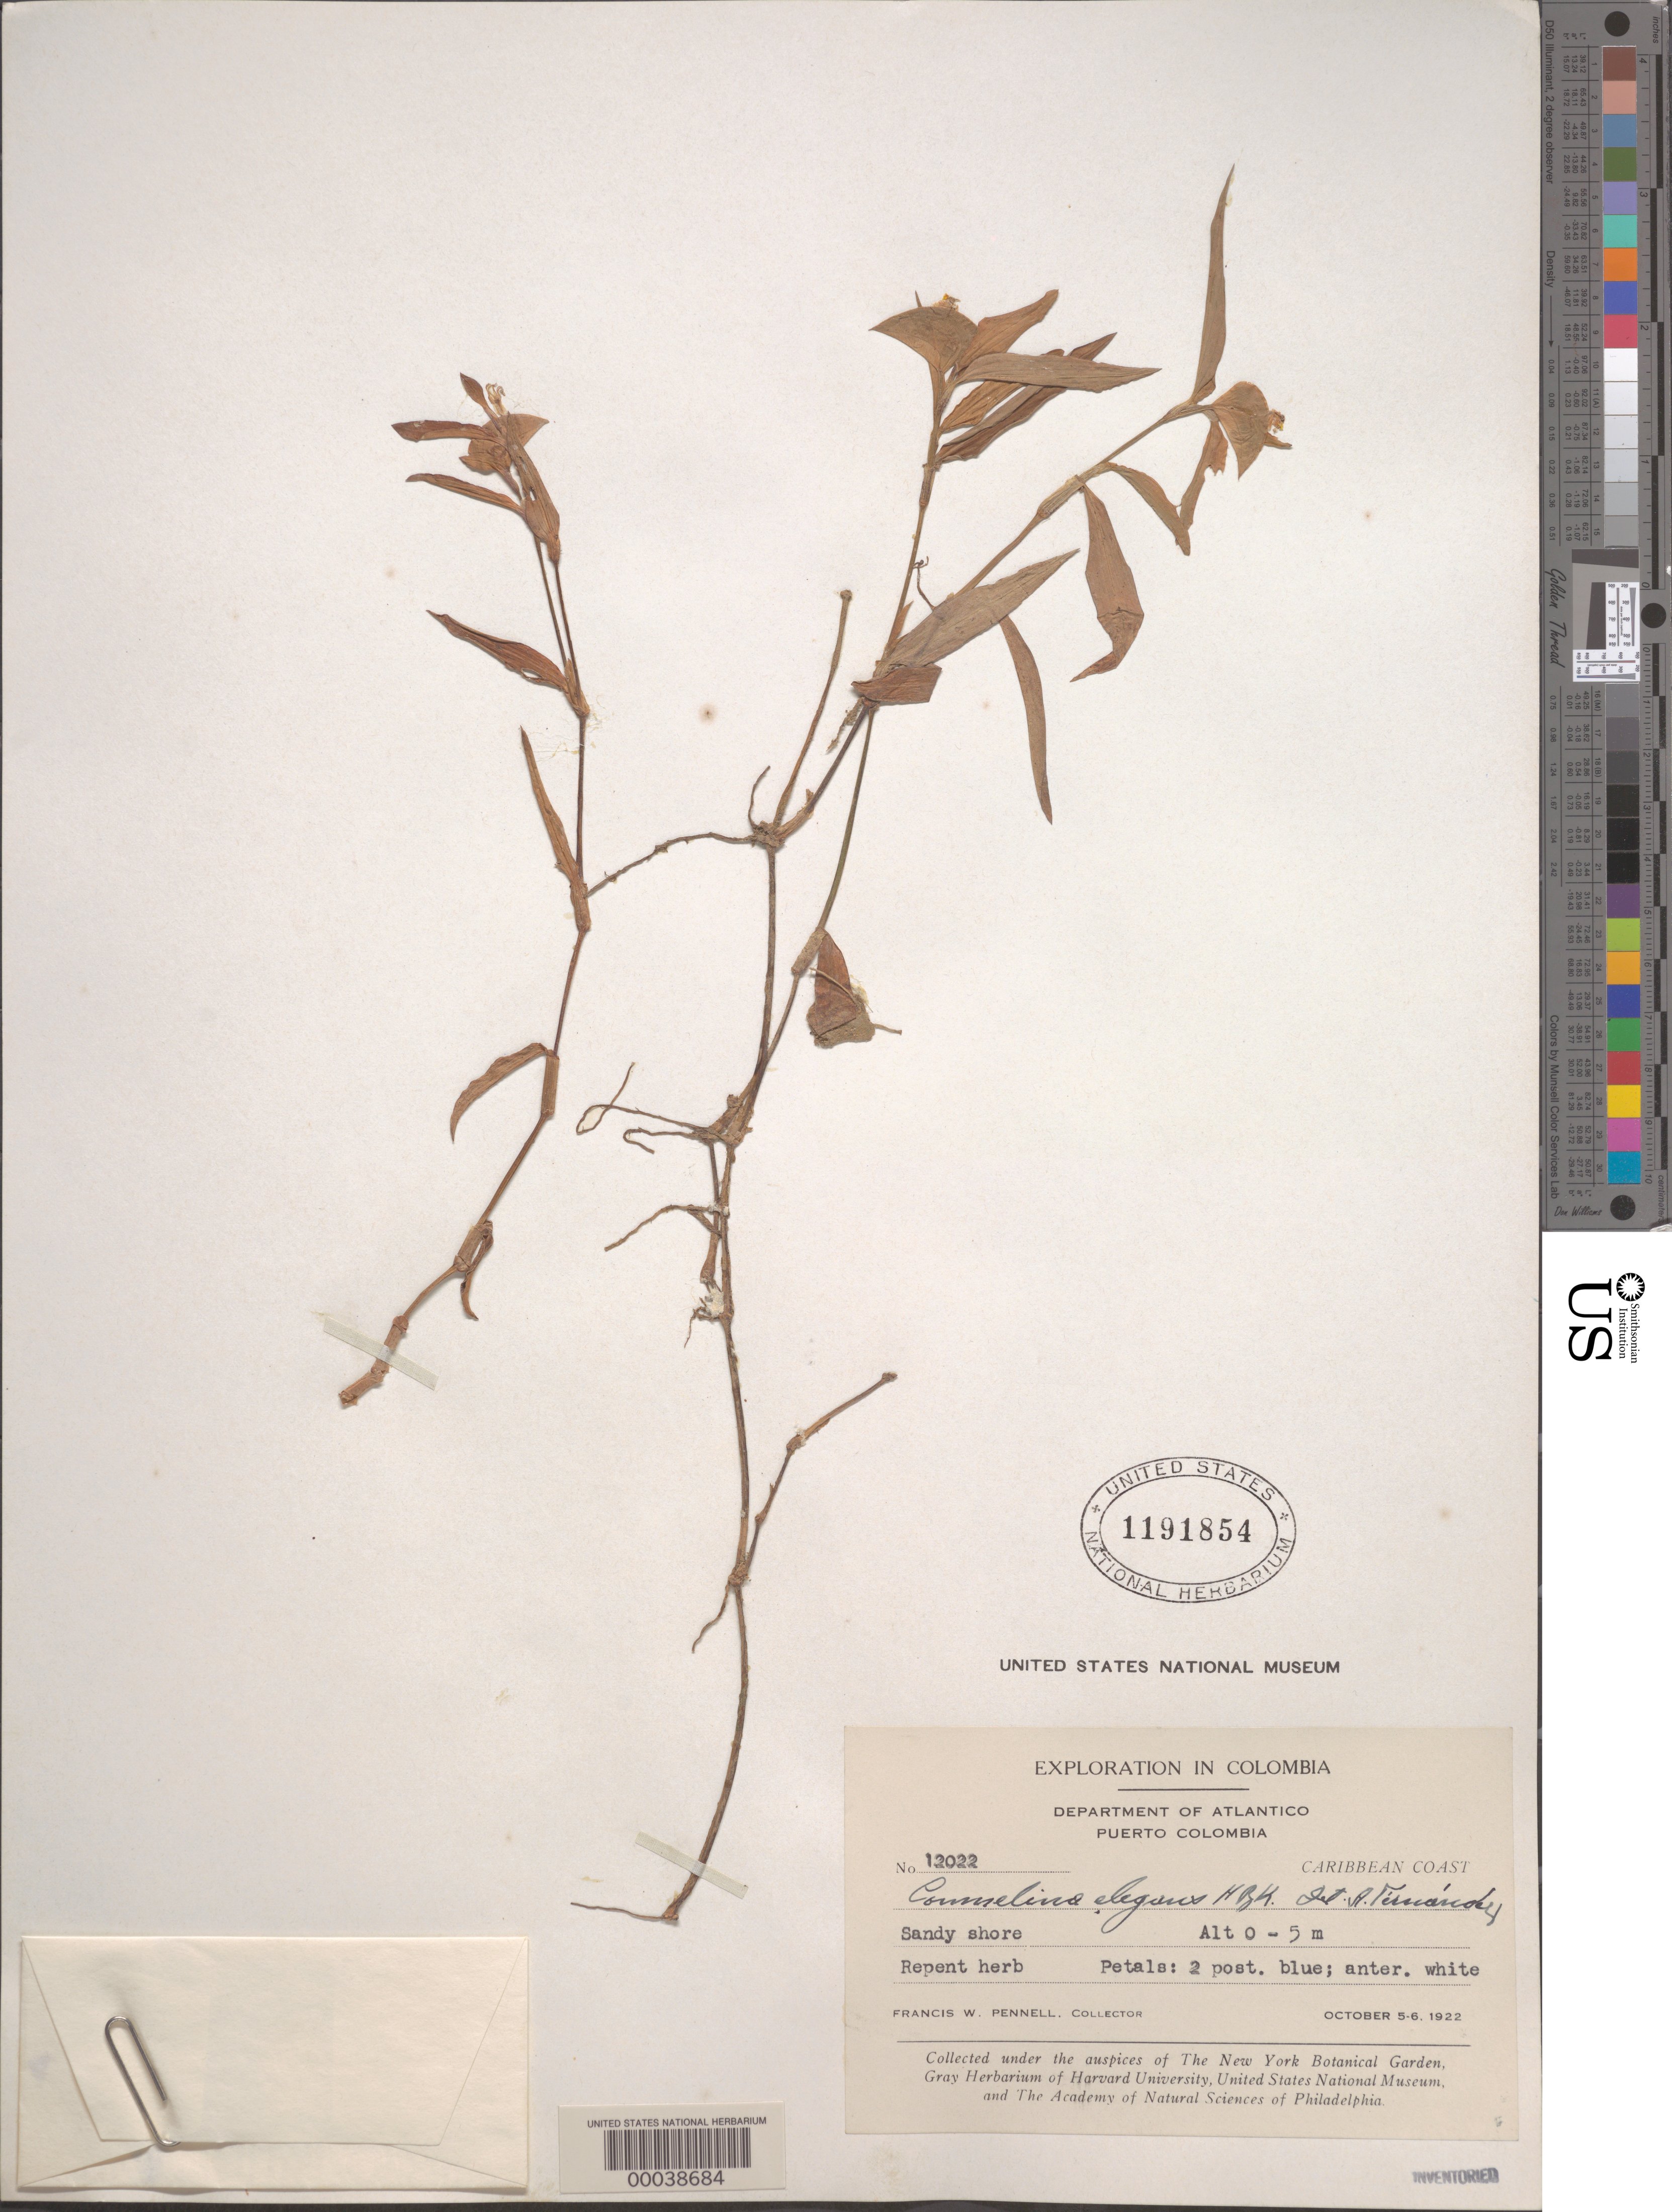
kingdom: Plantae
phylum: Tracheophyta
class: Liliopsida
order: Commelinales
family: Commelinaceae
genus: Commelina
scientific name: Commelina erecta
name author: L.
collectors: F. W. Pennell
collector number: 12022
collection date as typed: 05 Oct 1922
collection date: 1922-10-05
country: Colombia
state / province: Atlántico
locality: Puerto Colombia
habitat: Sandy shore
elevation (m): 0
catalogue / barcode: US 1191854